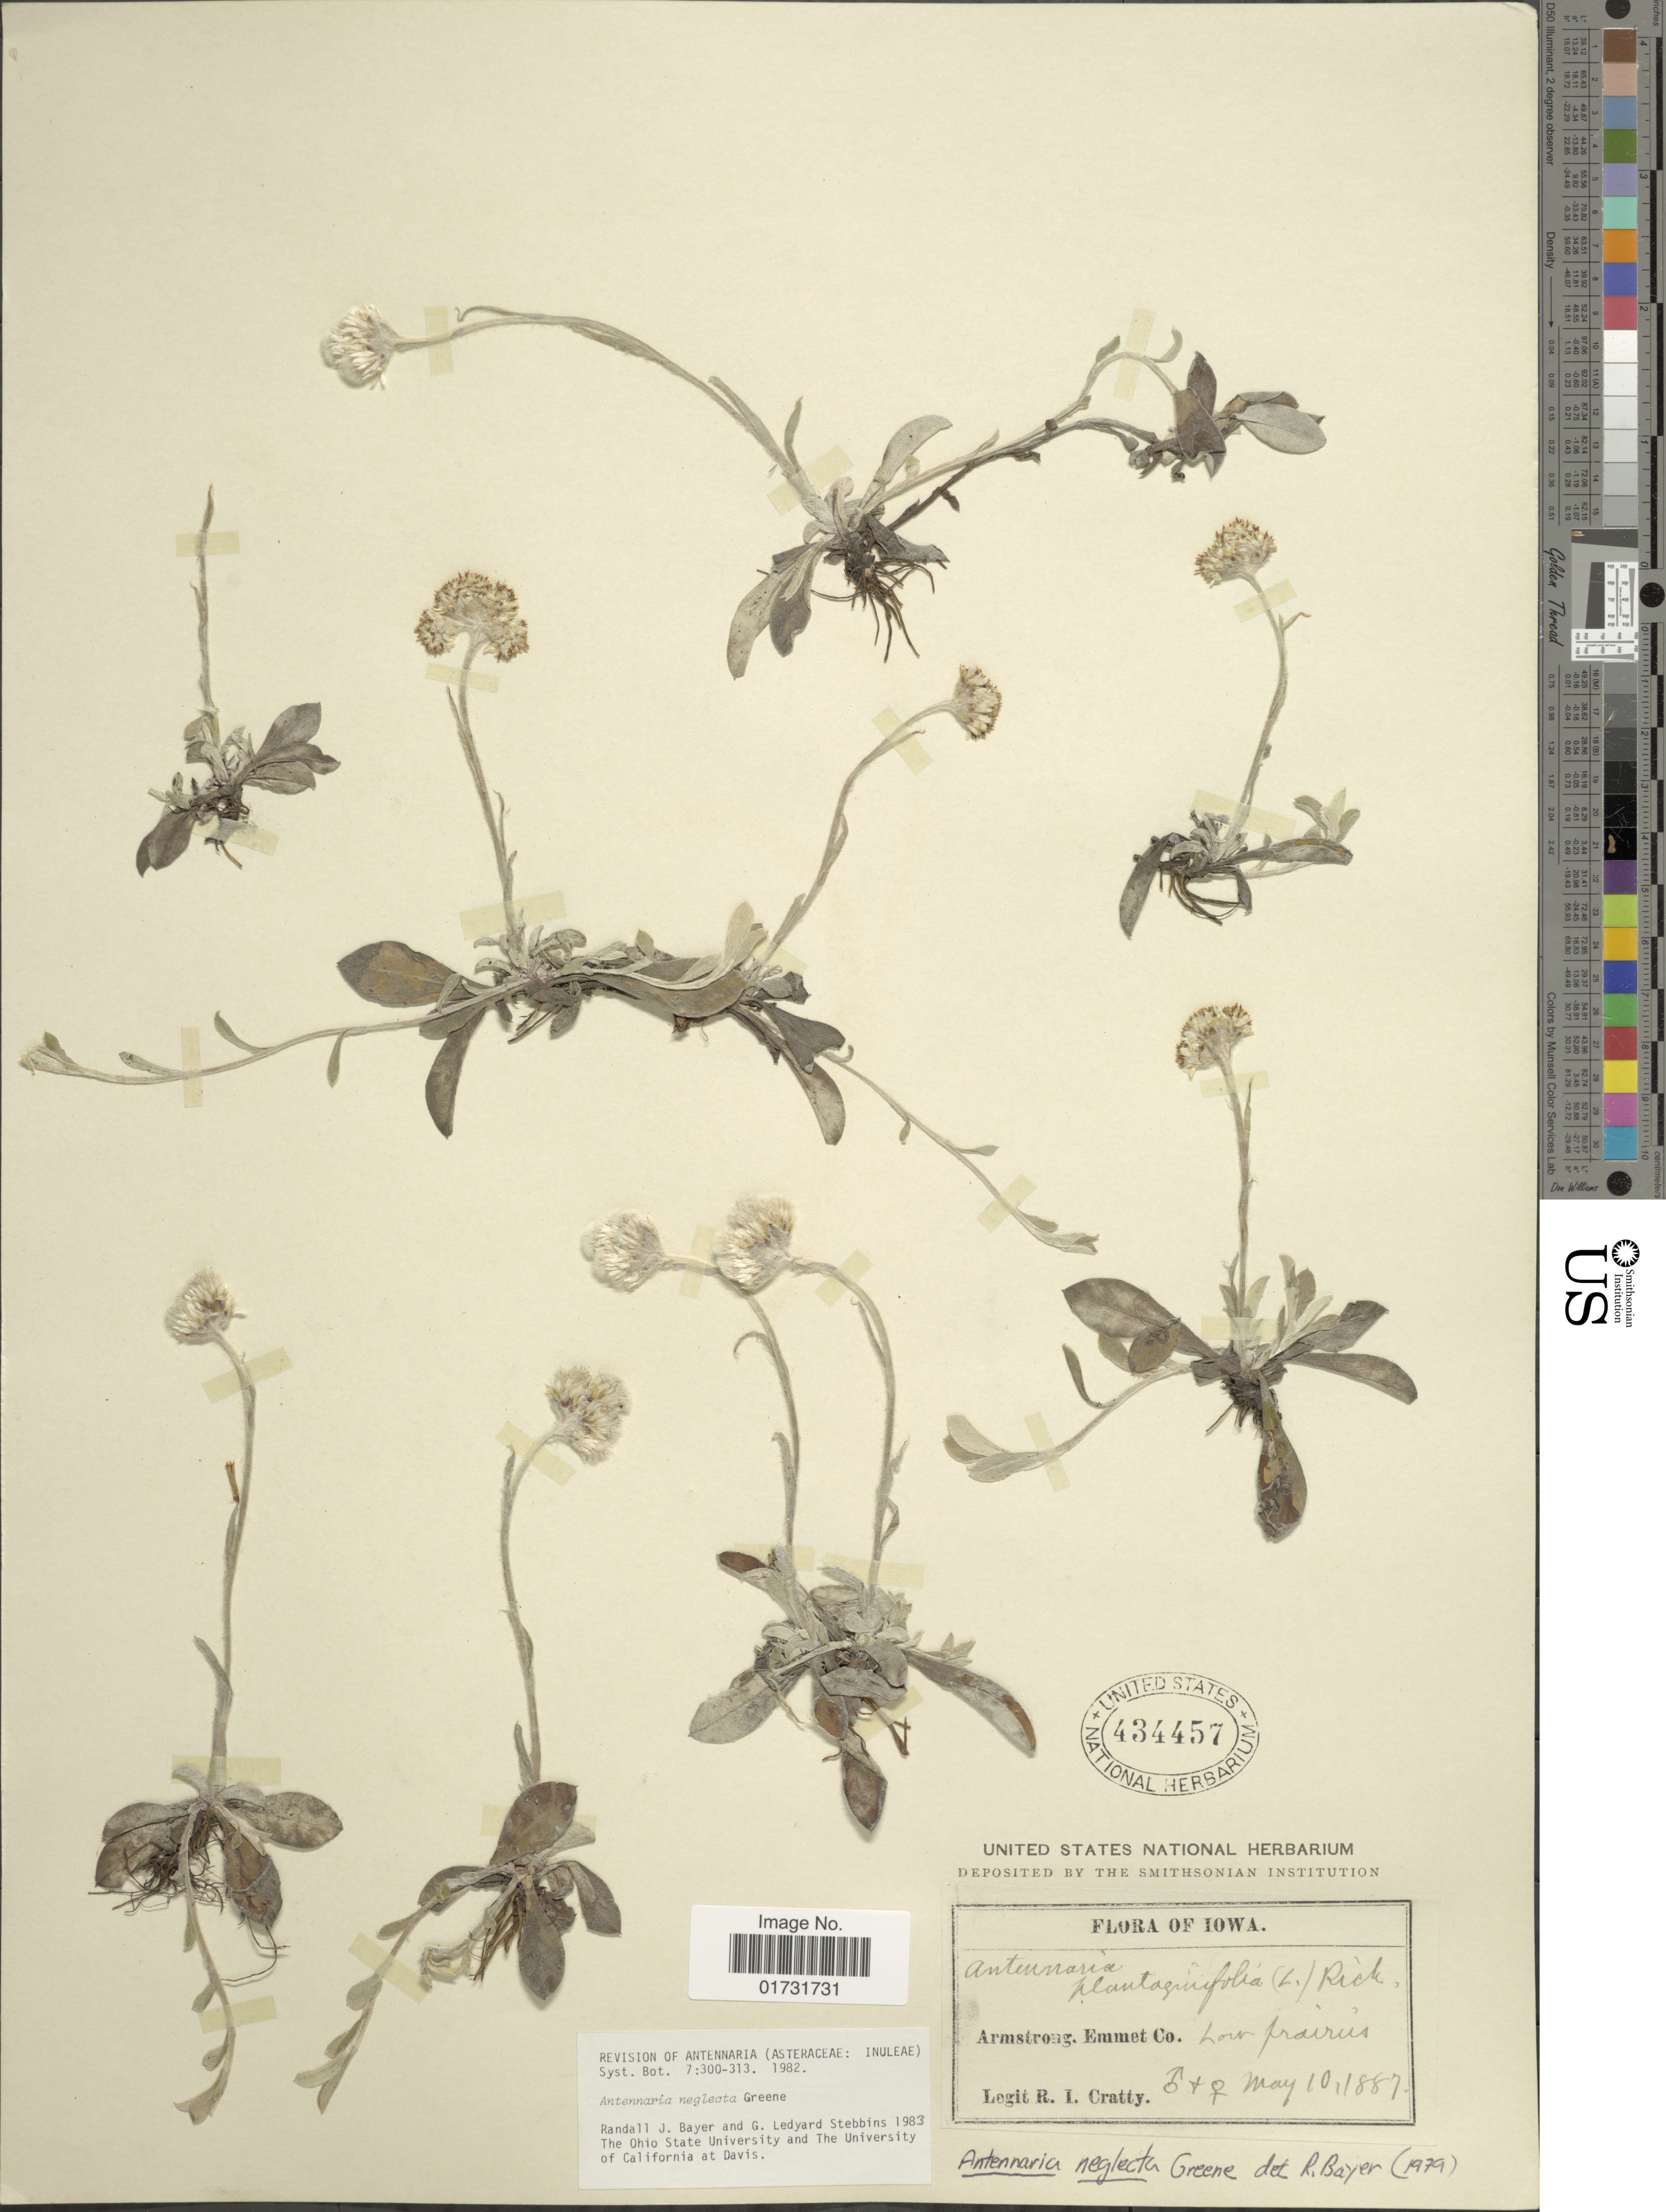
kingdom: Plantae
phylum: Tracheophyta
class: Magnoliopsida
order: Asterales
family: Asteraceae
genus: Antennaria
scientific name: Antennaria neglecta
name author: Greene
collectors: R. Cratty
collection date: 1887-05-10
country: United States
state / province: Iowa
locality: Armstrong. Emmet Co.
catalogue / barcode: US 434457